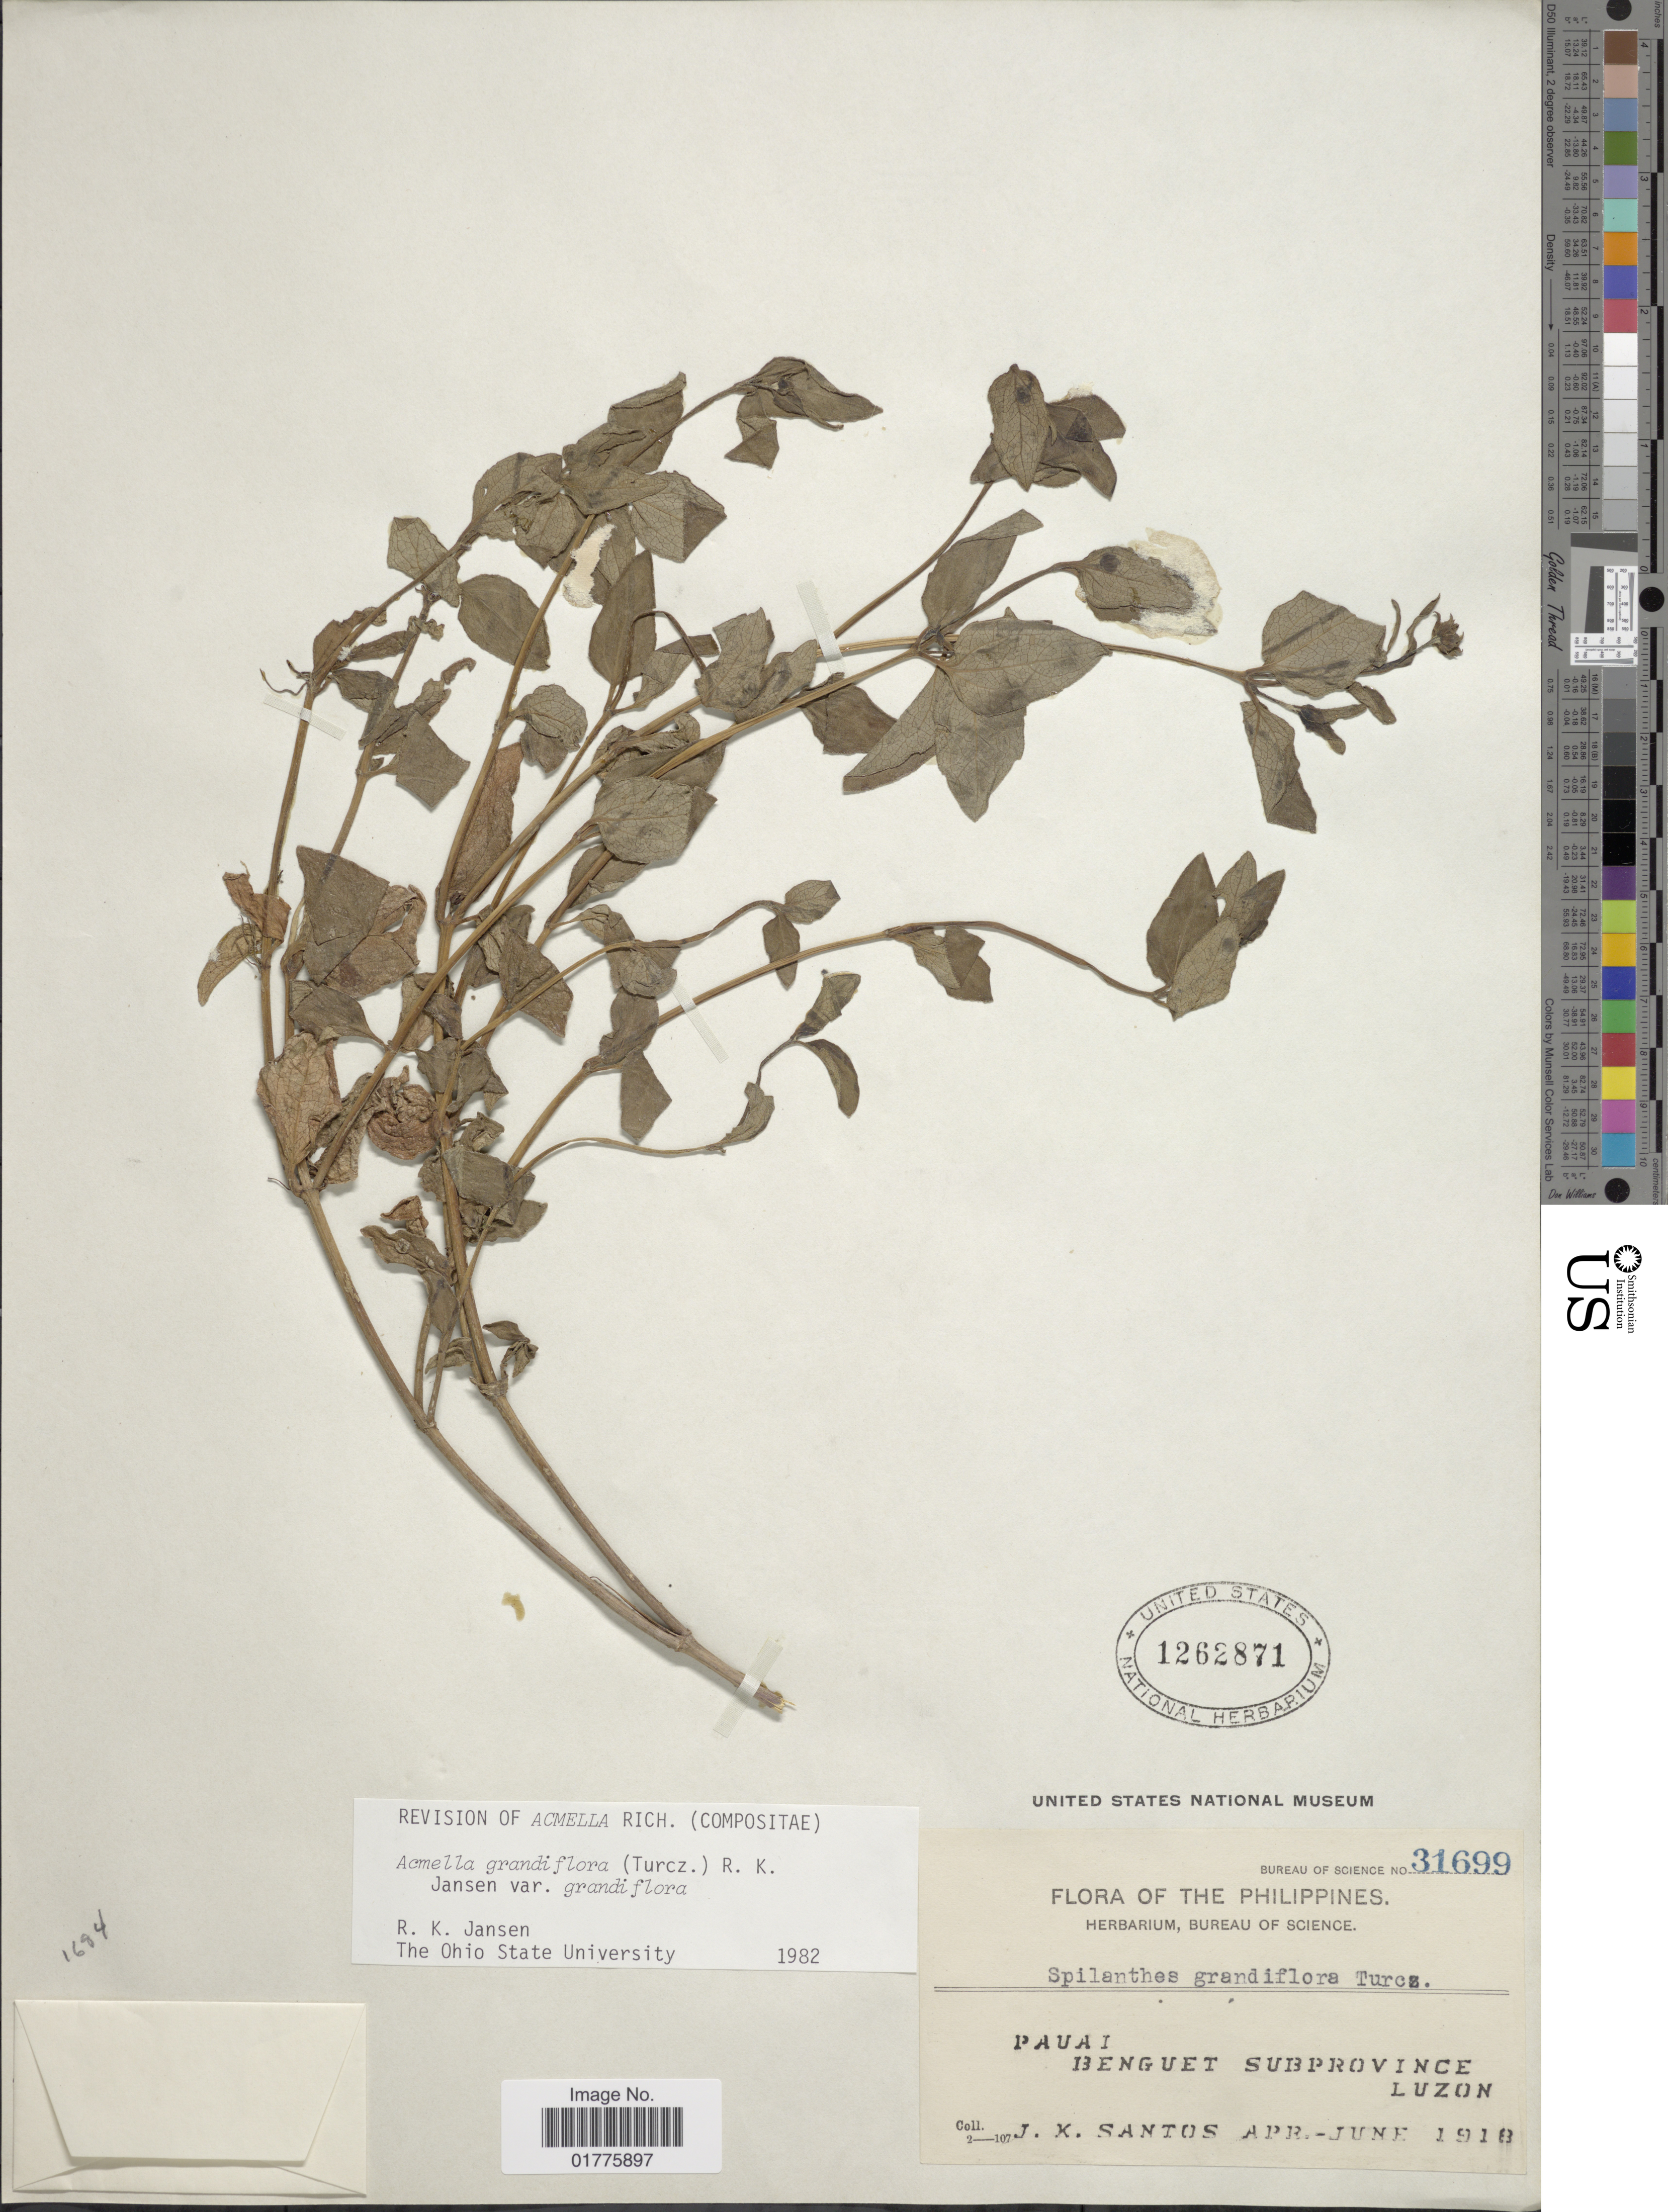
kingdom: Plantae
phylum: Tracheophyta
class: Magnoliopsida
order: Asterales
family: Asteraceae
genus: Acmella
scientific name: Acmella grandiflora var. grandiflora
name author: (Turcz.) R.K. Jansen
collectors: J. K. Santos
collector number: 31699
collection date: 1918-04/1918-06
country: Philippines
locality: Pauai, Benguet Subprovince, Luzon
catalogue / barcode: US 1262871